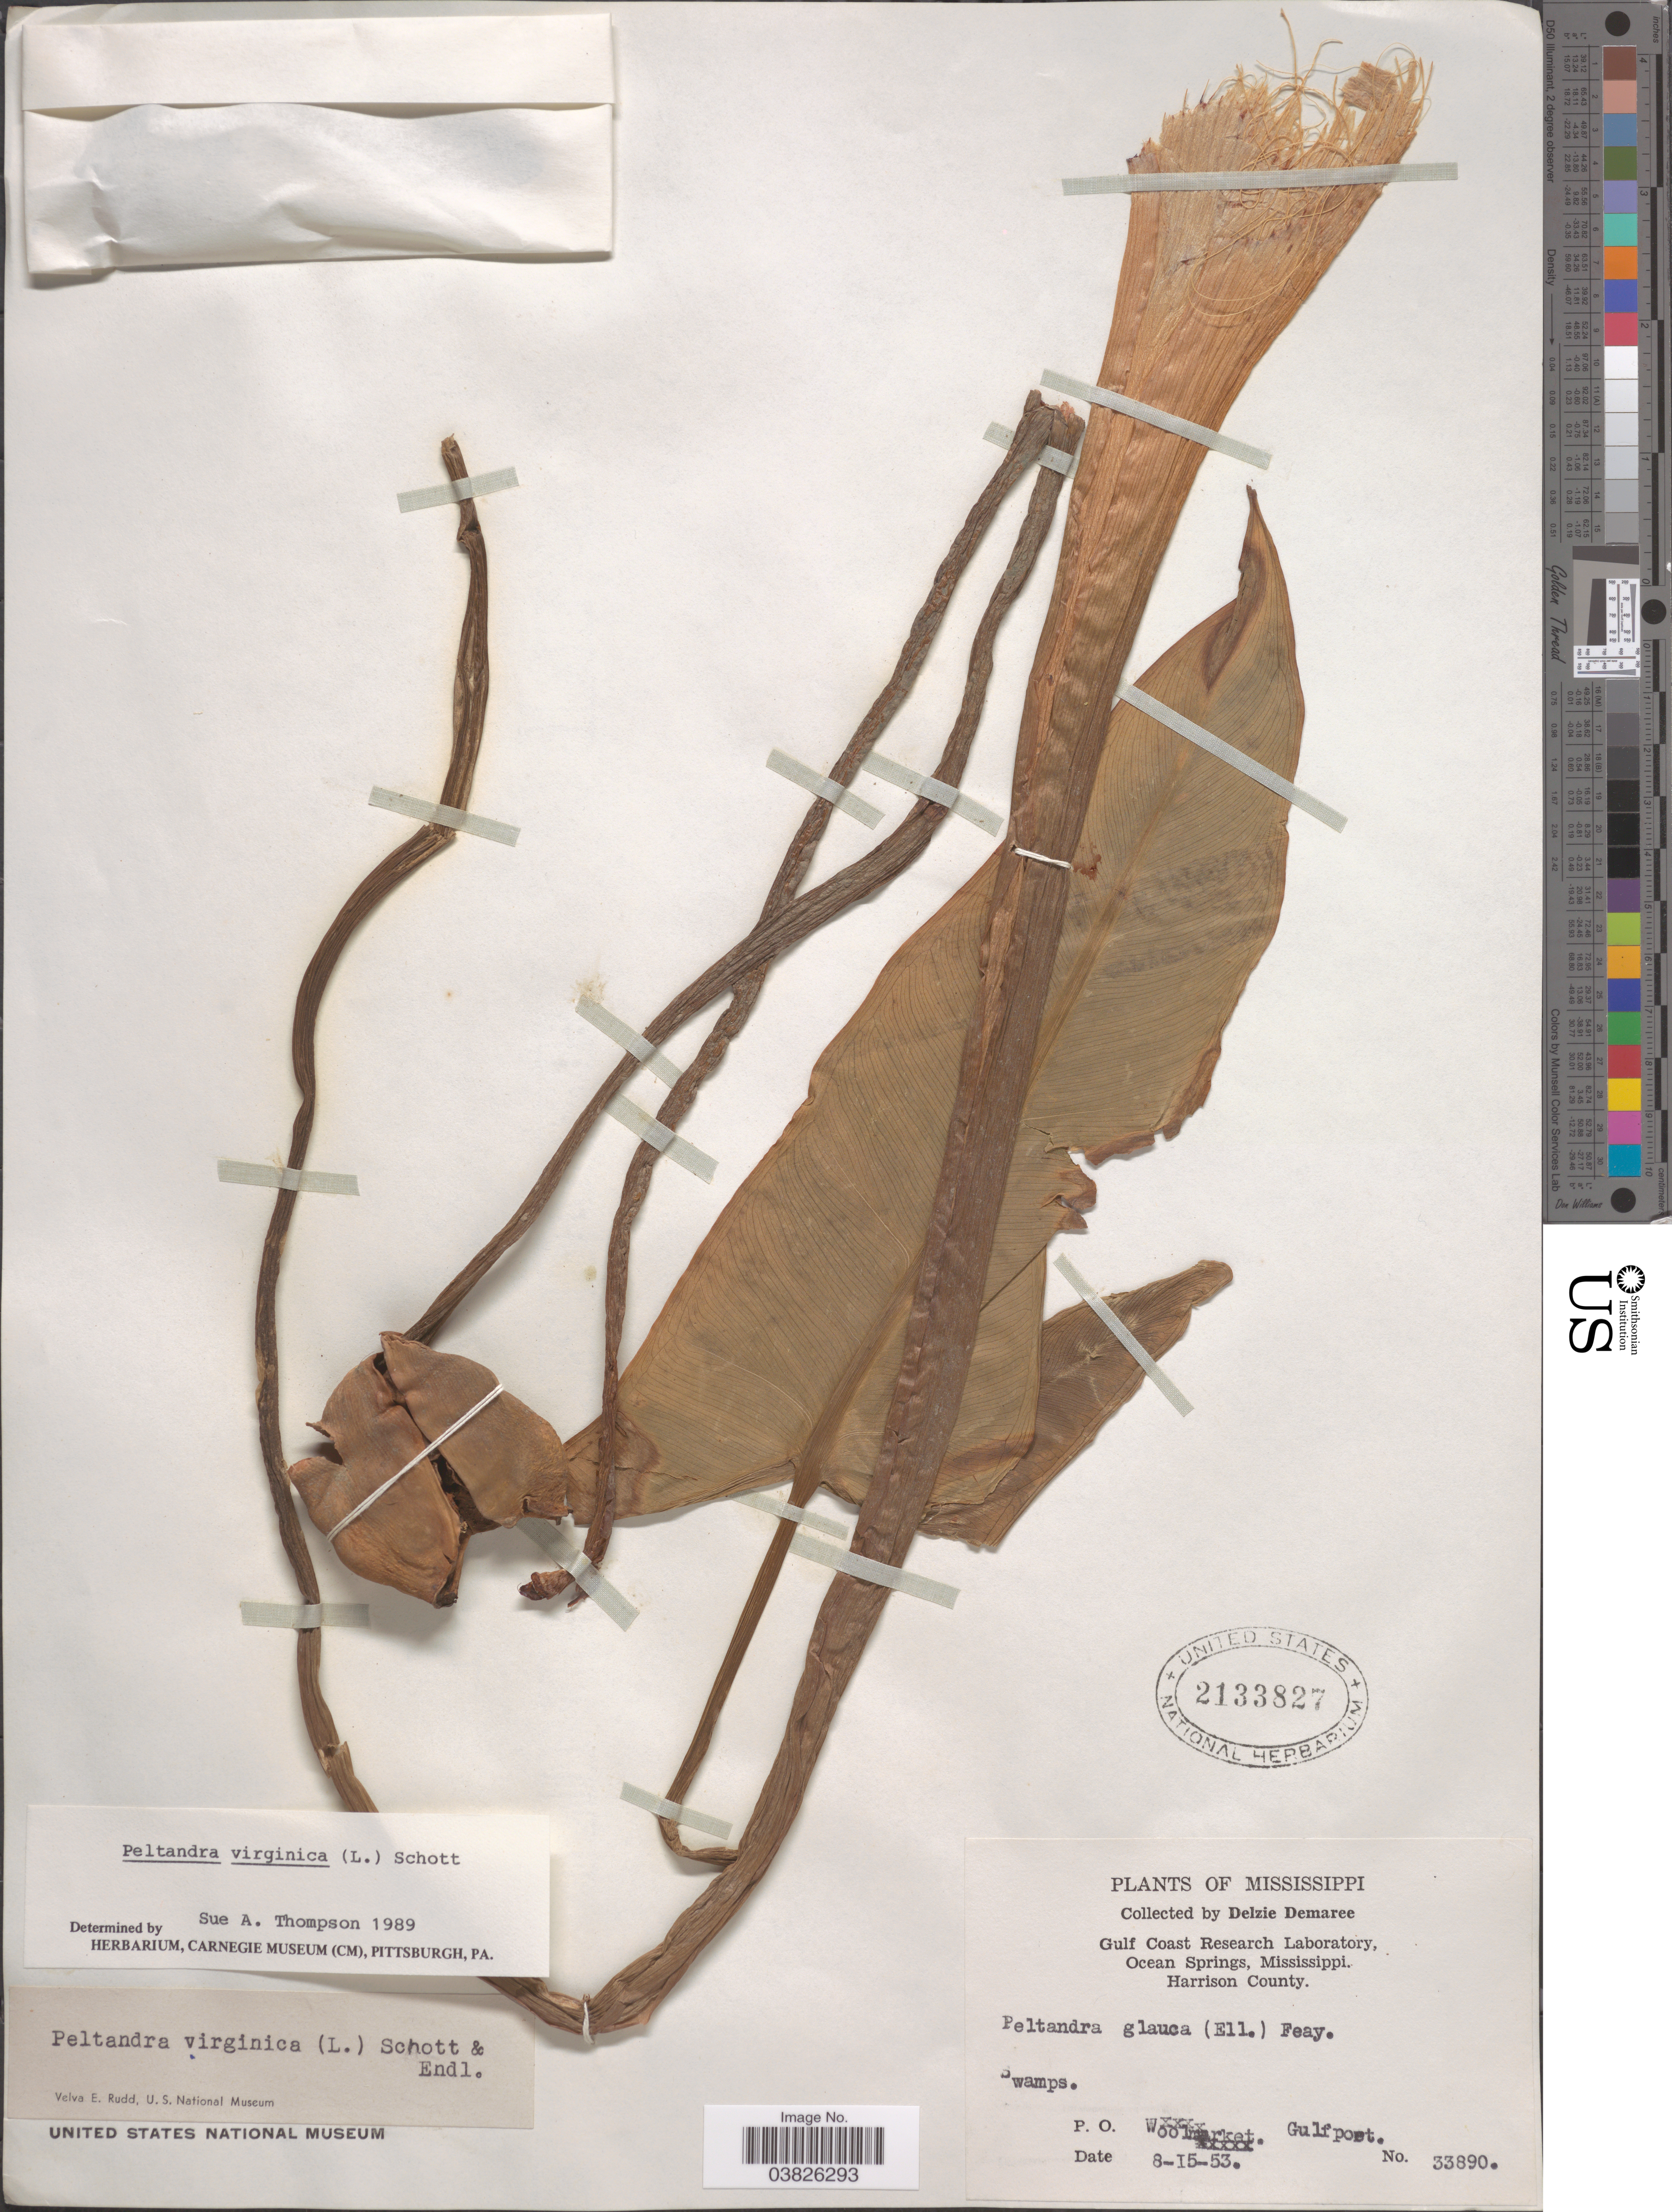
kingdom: Plantae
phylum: Tracheophyta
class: Liliopsida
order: Alismatales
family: Araceae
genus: Peltandra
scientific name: Peltandra virginica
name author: (L.) Schott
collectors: D. Demaree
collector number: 33890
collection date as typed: Transcribed d/m/y: 15/8/53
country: United States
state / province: Mississippi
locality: Harrison County. P. O. Woolmarket. Gulfport.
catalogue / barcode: US 2133827